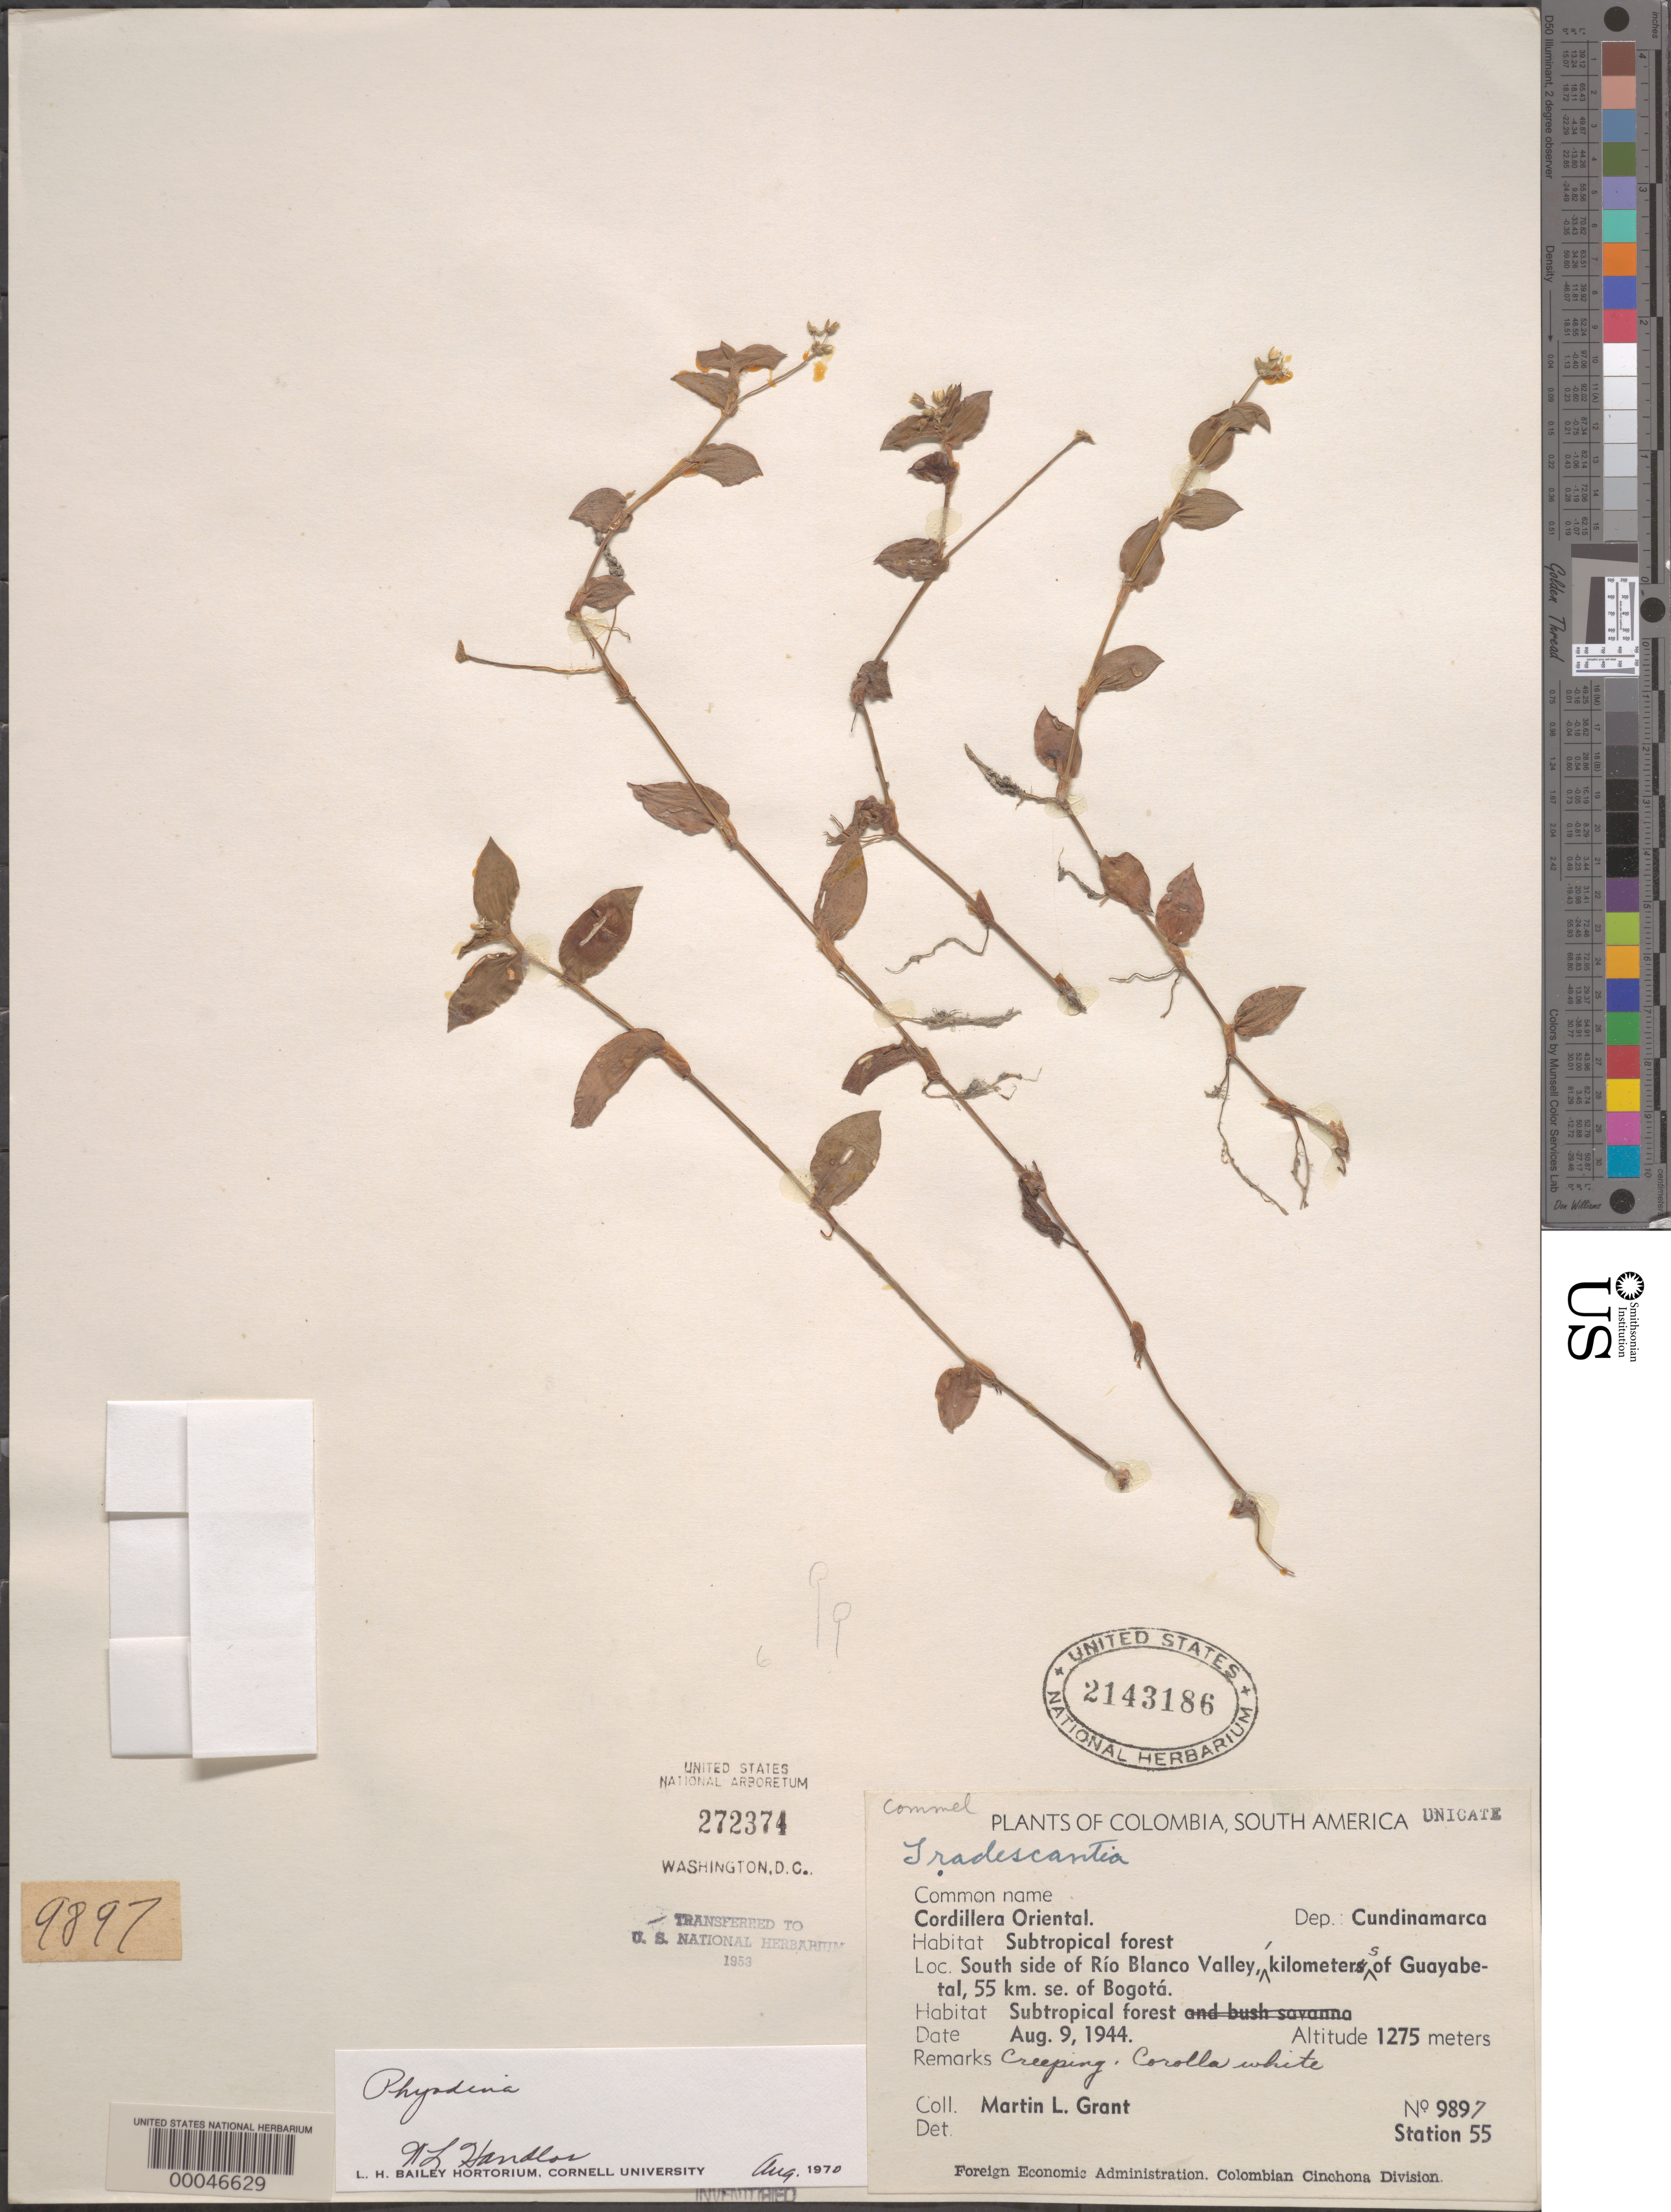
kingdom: Plantae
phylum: Tracheophyta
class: Liliopsida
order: Commelinales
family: Commelinaceae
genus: Callisia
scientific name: Callisia sp.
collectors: M. L. Grant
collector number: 9897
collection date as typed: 09 Aug 1944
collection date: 1944-08-09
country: Colombia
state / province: Cundinamarca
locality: Rio Blanco Valley, S of Guayabetal; Cordillera Oriental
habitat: Subtropical forest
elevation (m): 1275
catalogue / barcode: US 2143186